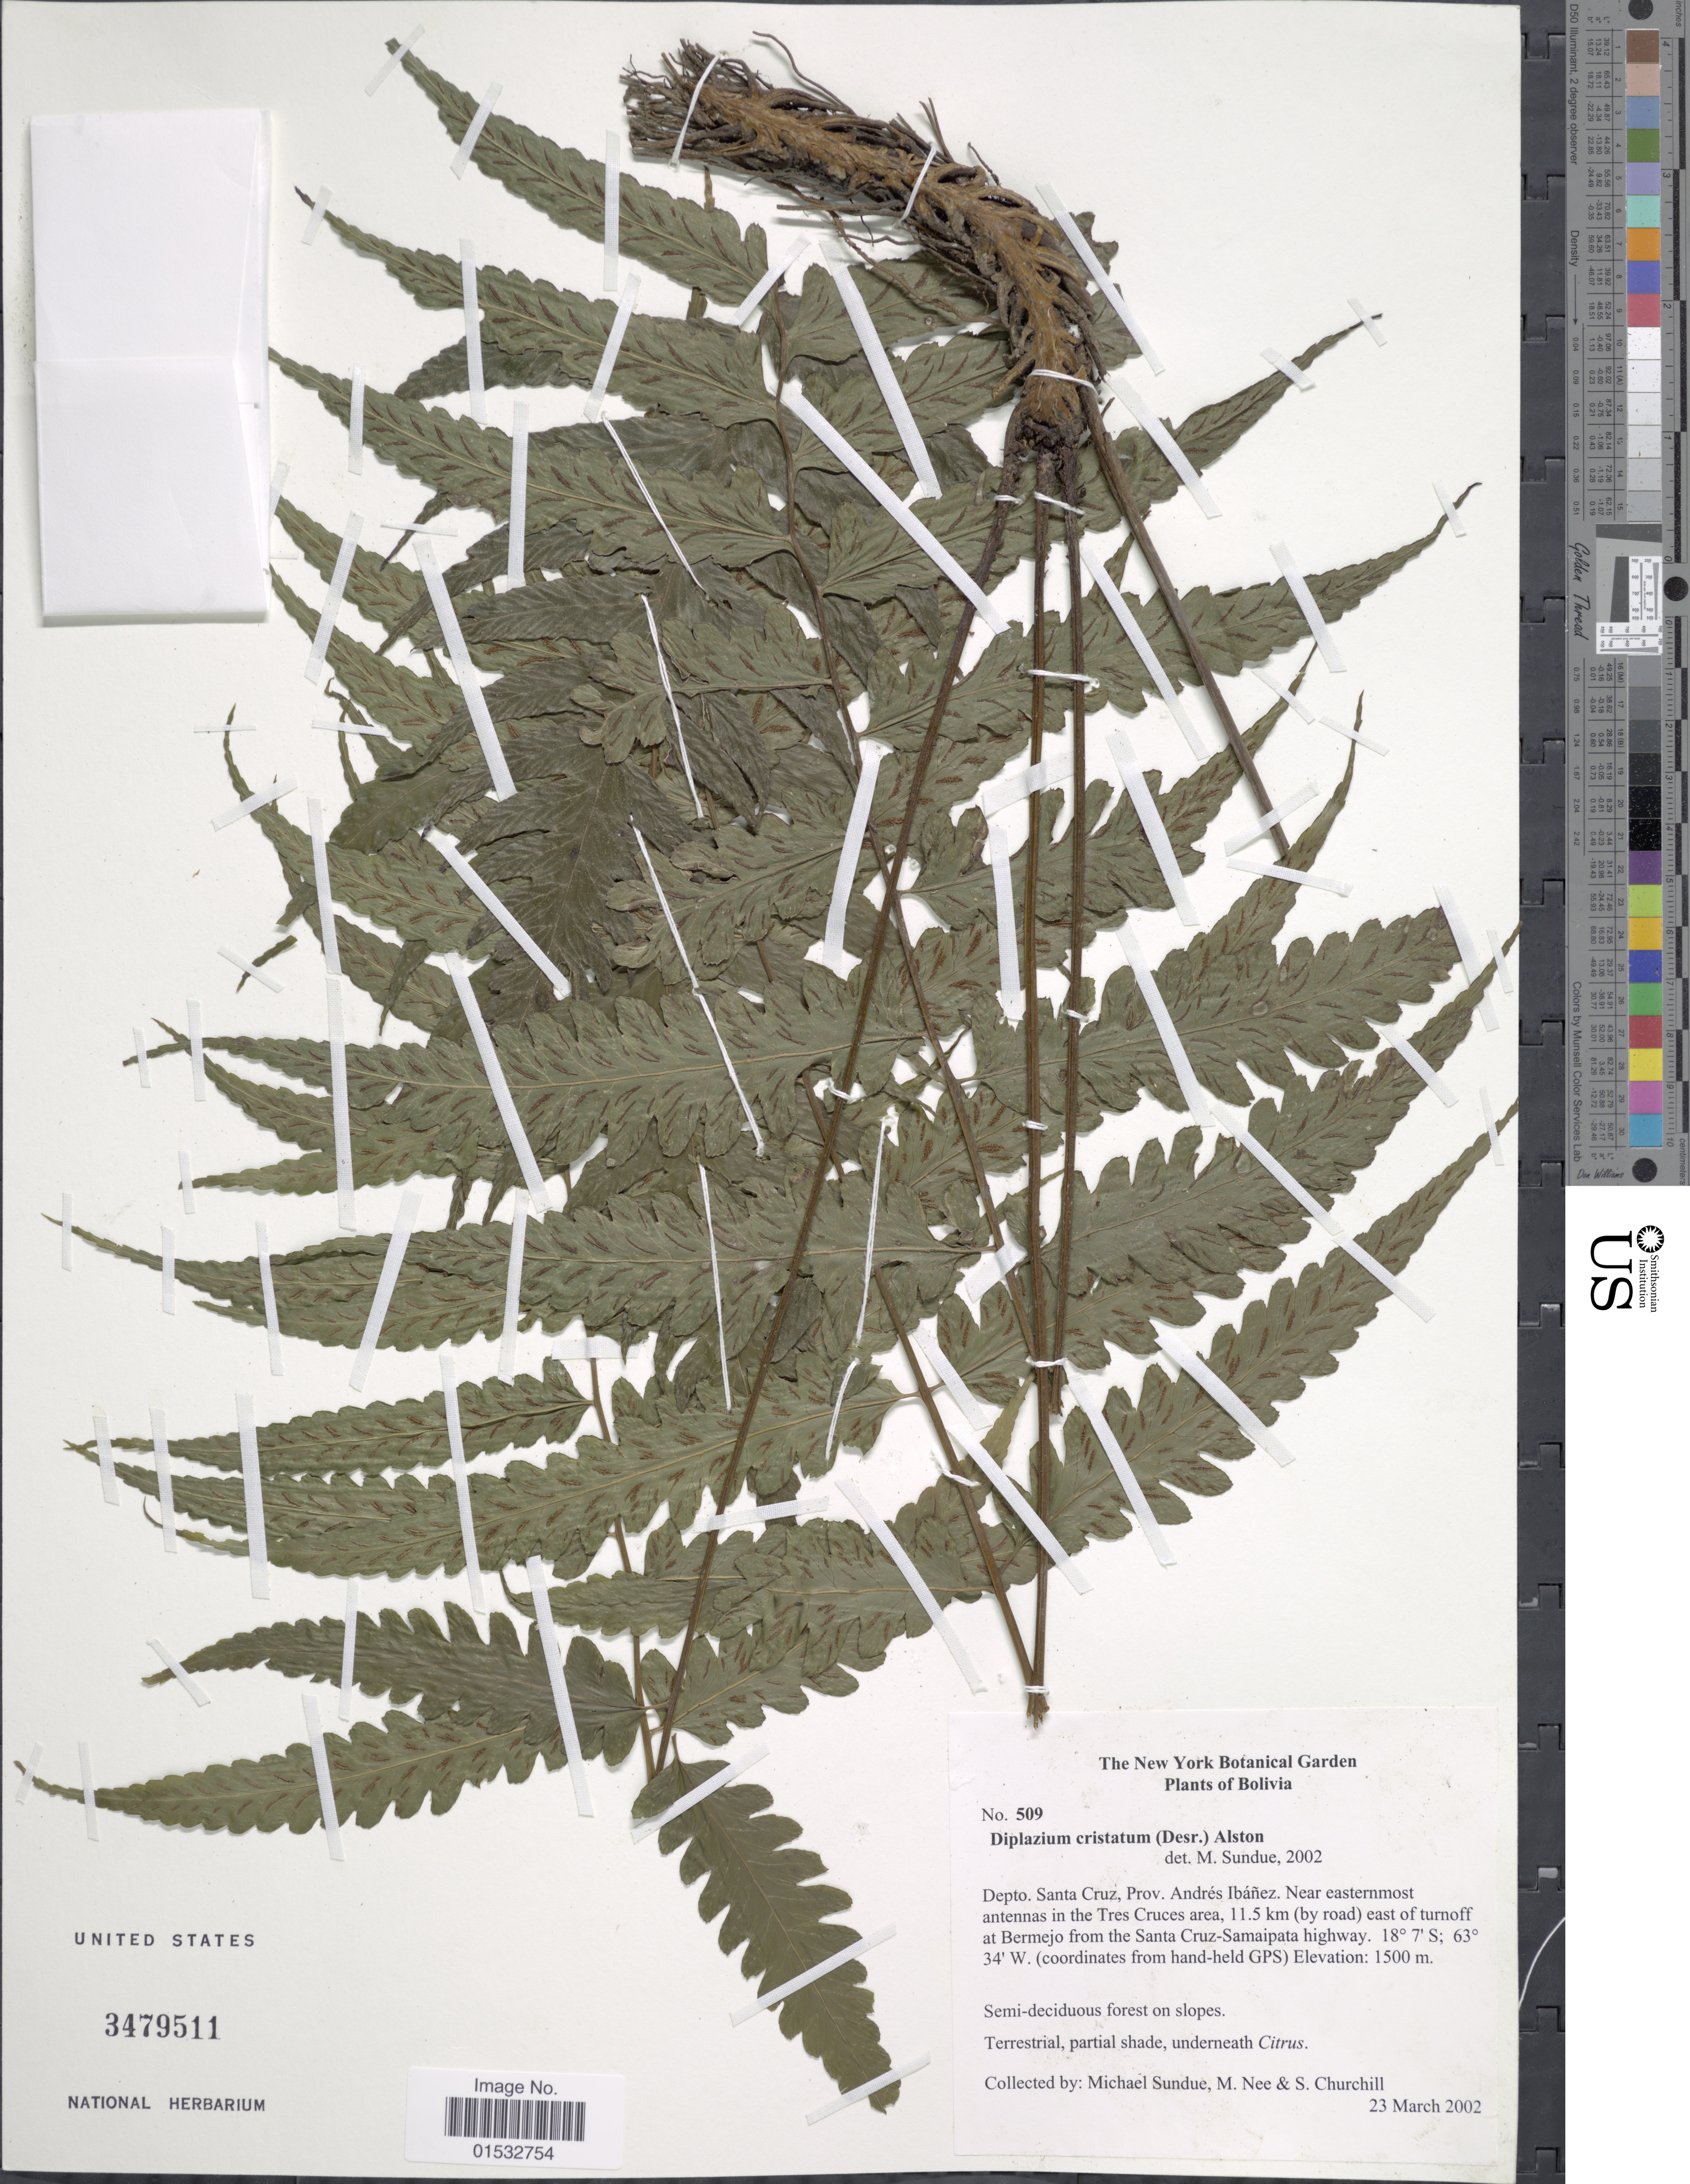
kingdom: Plantae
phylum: Tracheophyta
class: Polypodiopsida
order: Polypodiales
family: Athyriaceae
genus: Diplazium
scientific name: Diplazium cristatum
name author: (Desr.) Alston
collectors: M. Sundue, M. Nee & S. Churchill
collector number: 509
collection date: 2002-03-23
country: Bolivia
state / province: Santa Cruz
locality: Prov. Andrés Ibañez. Near Easternmost antennas in the Tres Cruces area, 11.5 km (by road) east of turnoff at Bermejo from the Santa Cruz-Samaipata highway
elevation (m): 1500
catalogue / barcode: US 3479511